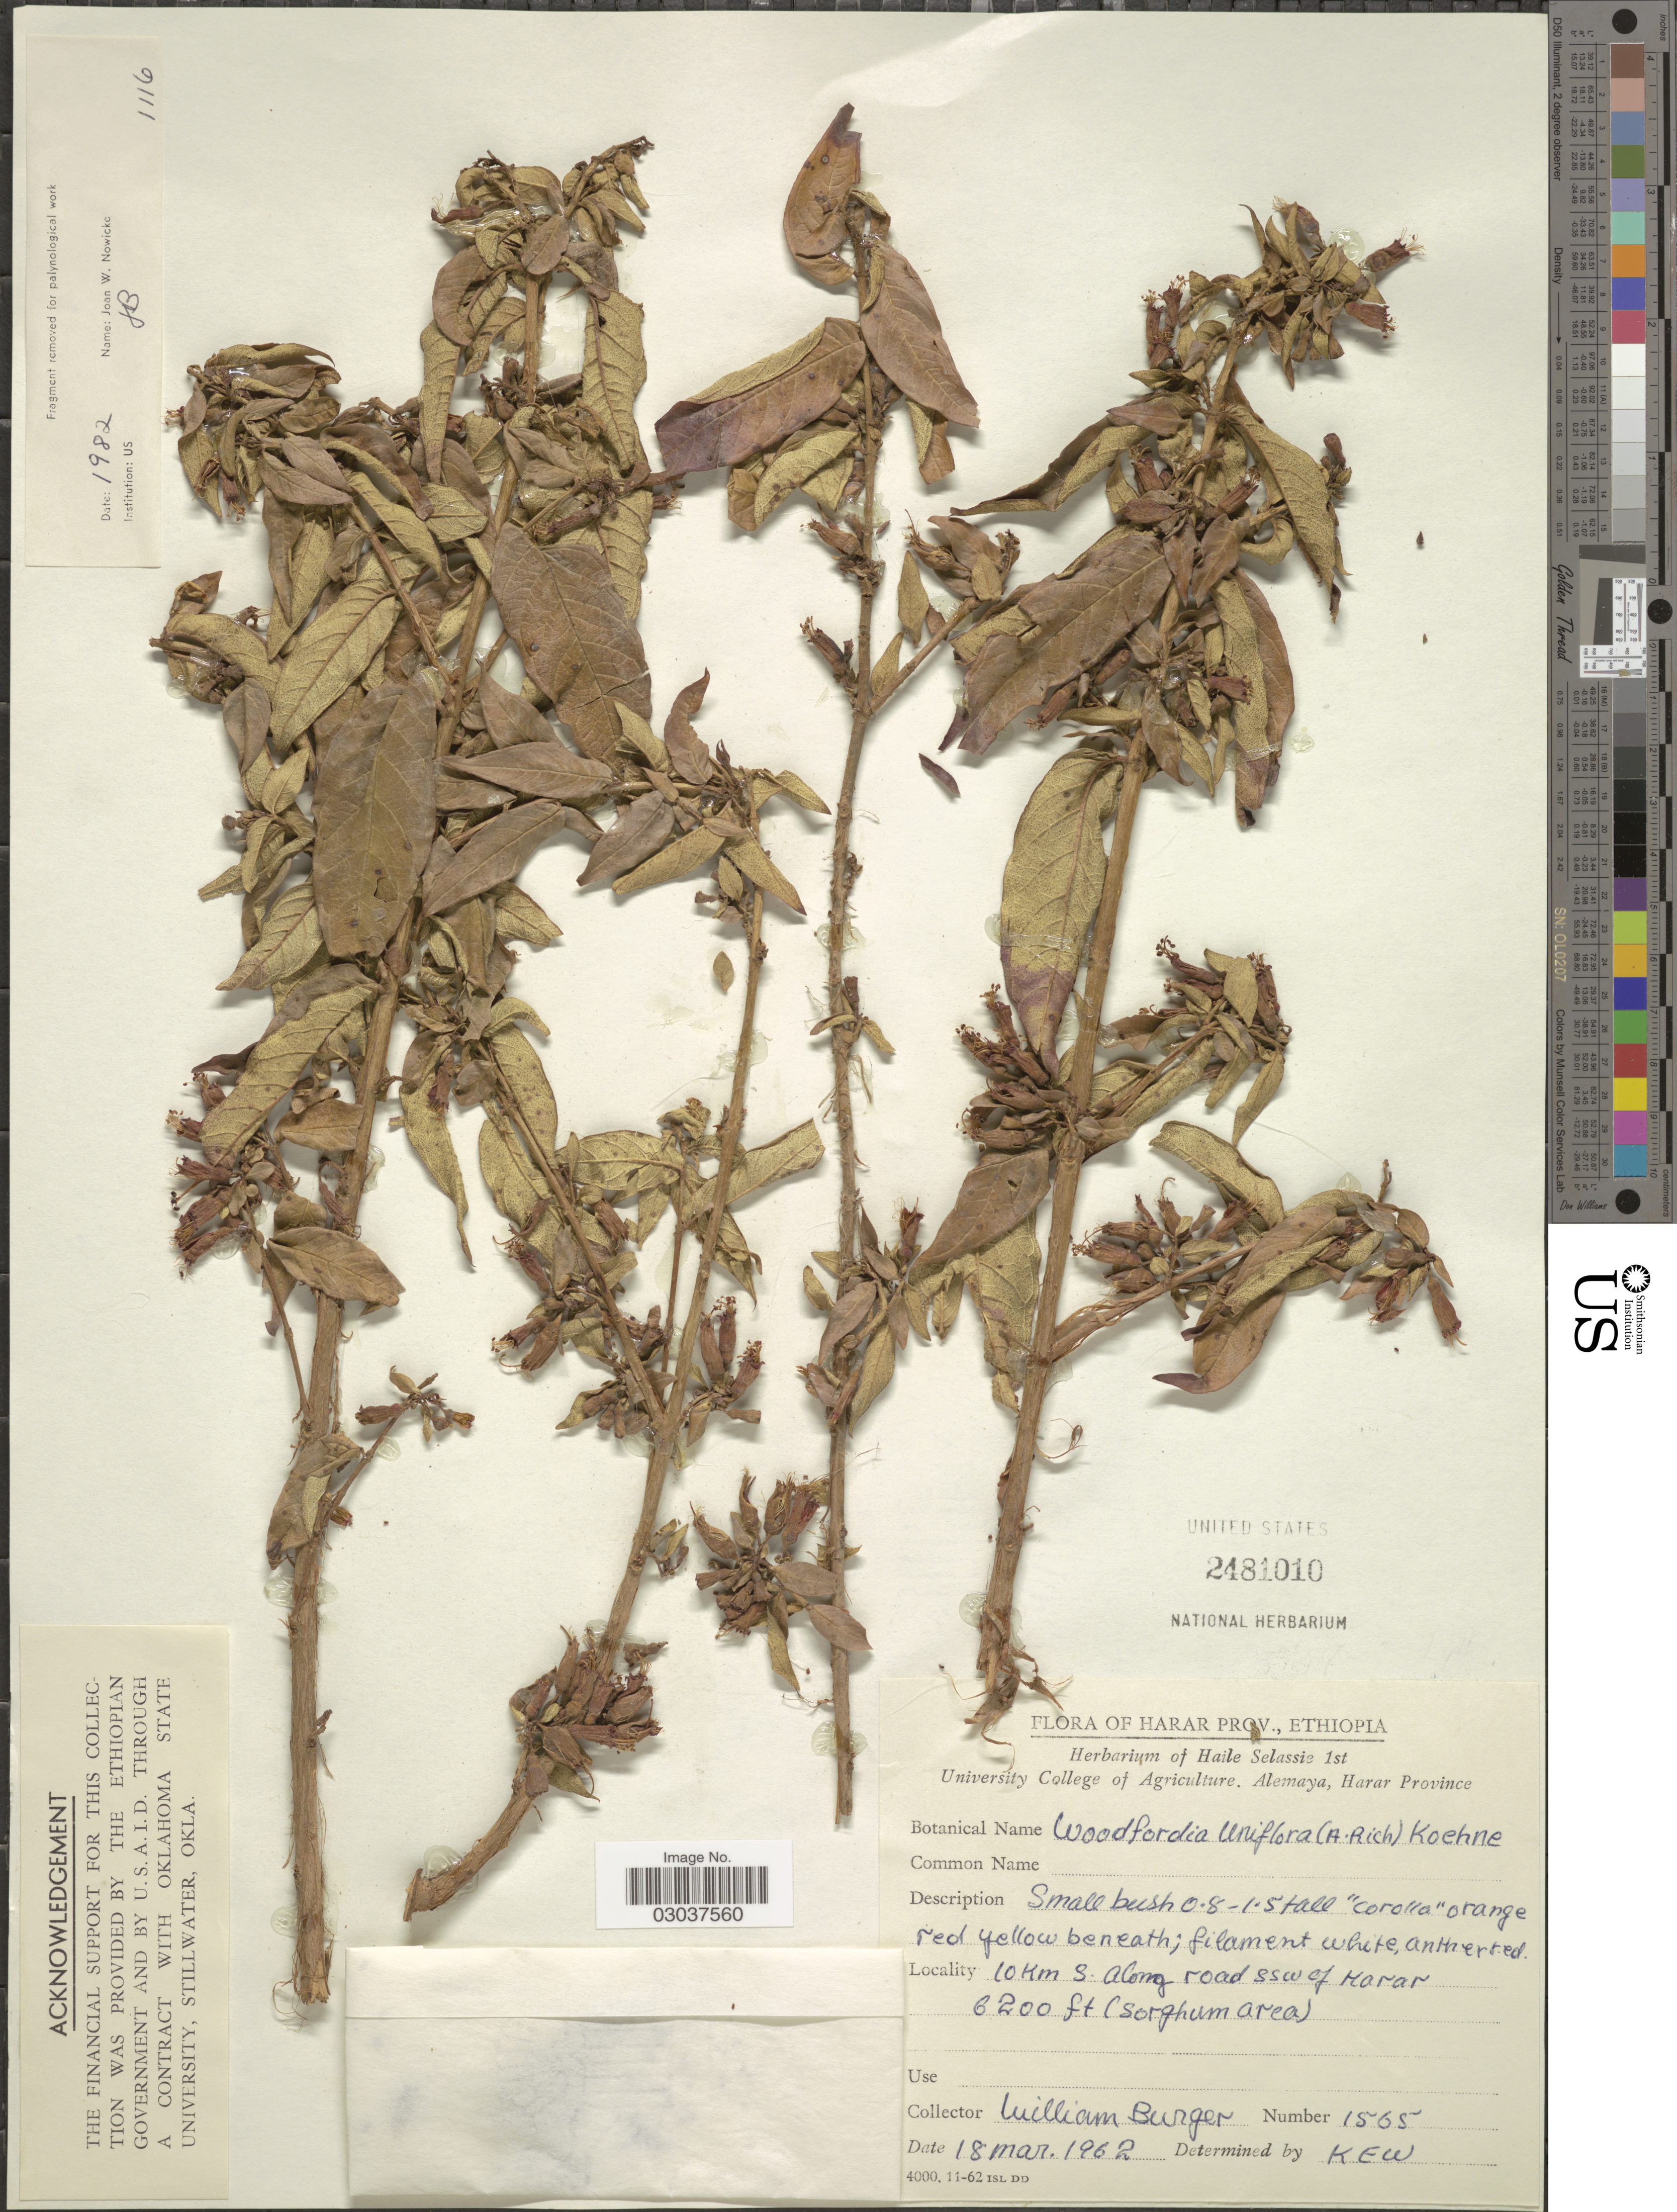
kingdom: Plantae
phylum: Tracheophyta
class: Magnoliopsida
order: Myrtales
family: Lythraceae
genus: Woodfordia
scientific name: Woodfordia uniflora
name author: (A. Rich.) Koehne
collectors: W. Burger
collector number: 1565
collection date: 1962-03-18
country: Ethiopia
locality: Harar Prov. 10 Km S. along road SSW of Harar. (Sorghum area).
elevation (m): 1890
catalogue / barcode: US 2481010